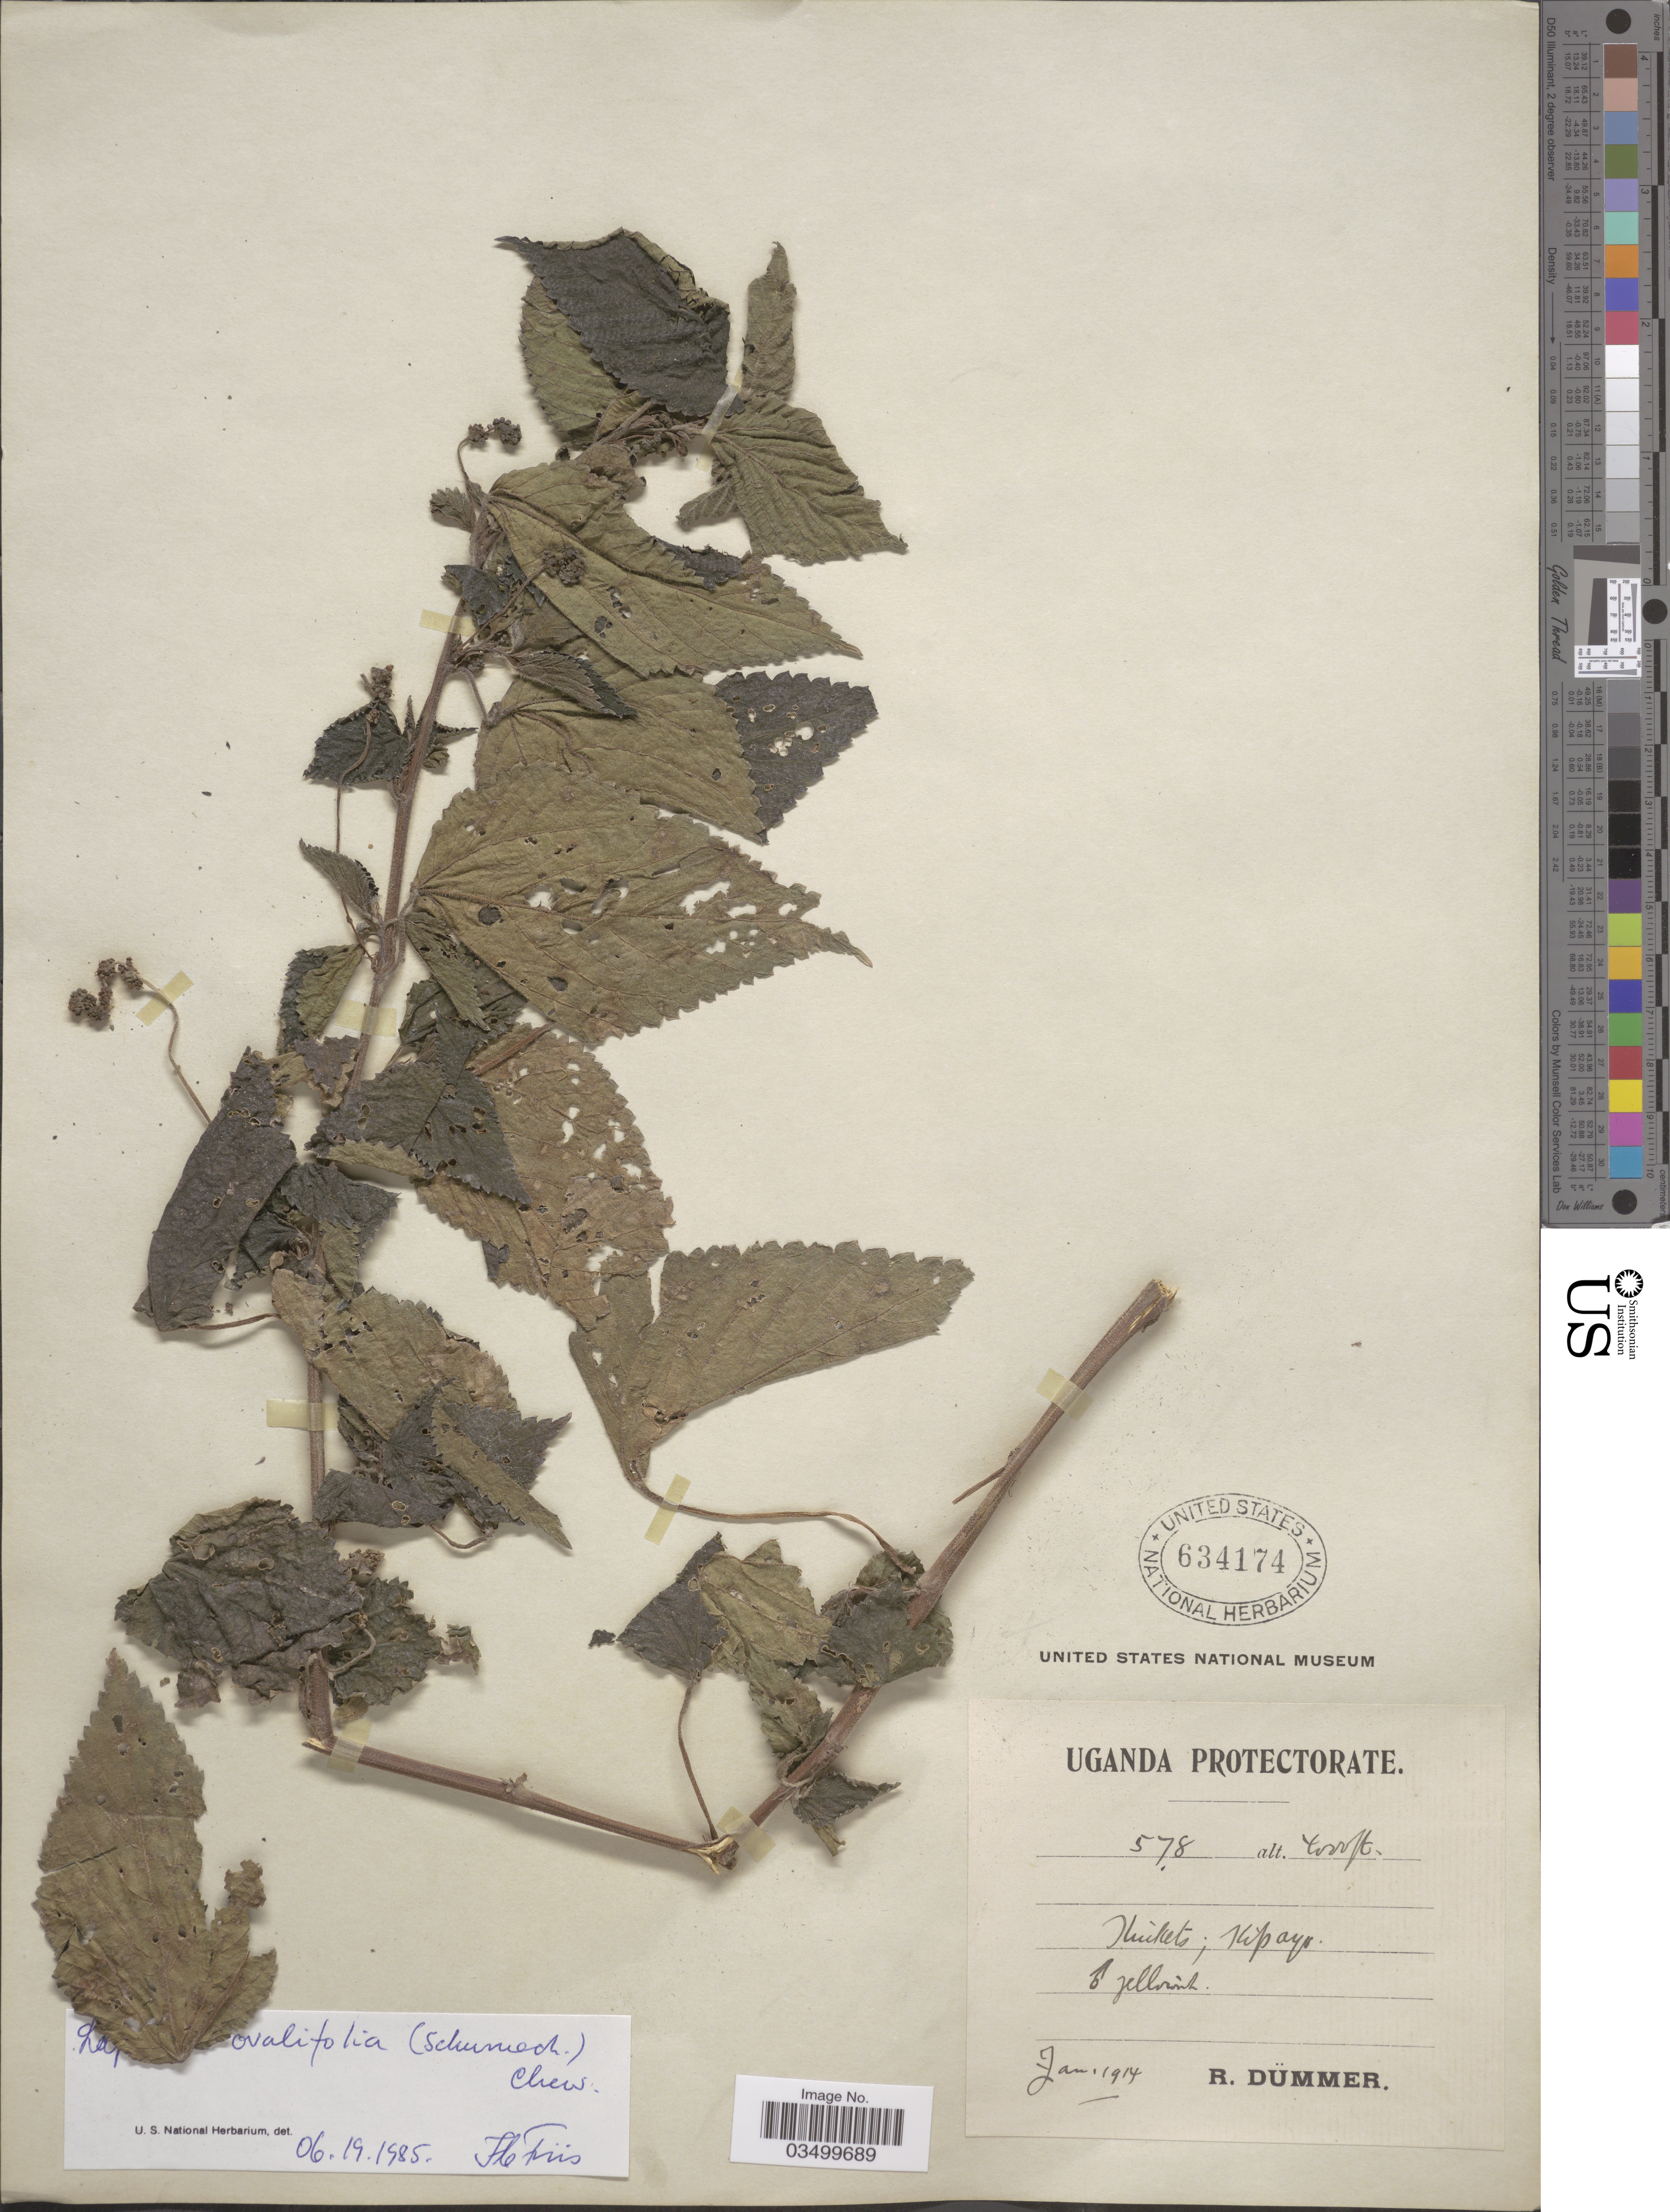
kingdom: Plantae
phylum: Tracheophyta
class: Magnoliopsida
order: Rosales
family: Urticaceae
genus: Laportea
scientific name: Laportea ovalifolia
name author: (Schum. & Thonn.) Chew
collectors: R. A. Dümmer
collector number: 578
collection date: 1914-01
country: Uganda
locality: Uganda Protectorate. Thickets; Kipayo.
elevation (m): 1219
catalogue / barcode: US 634174